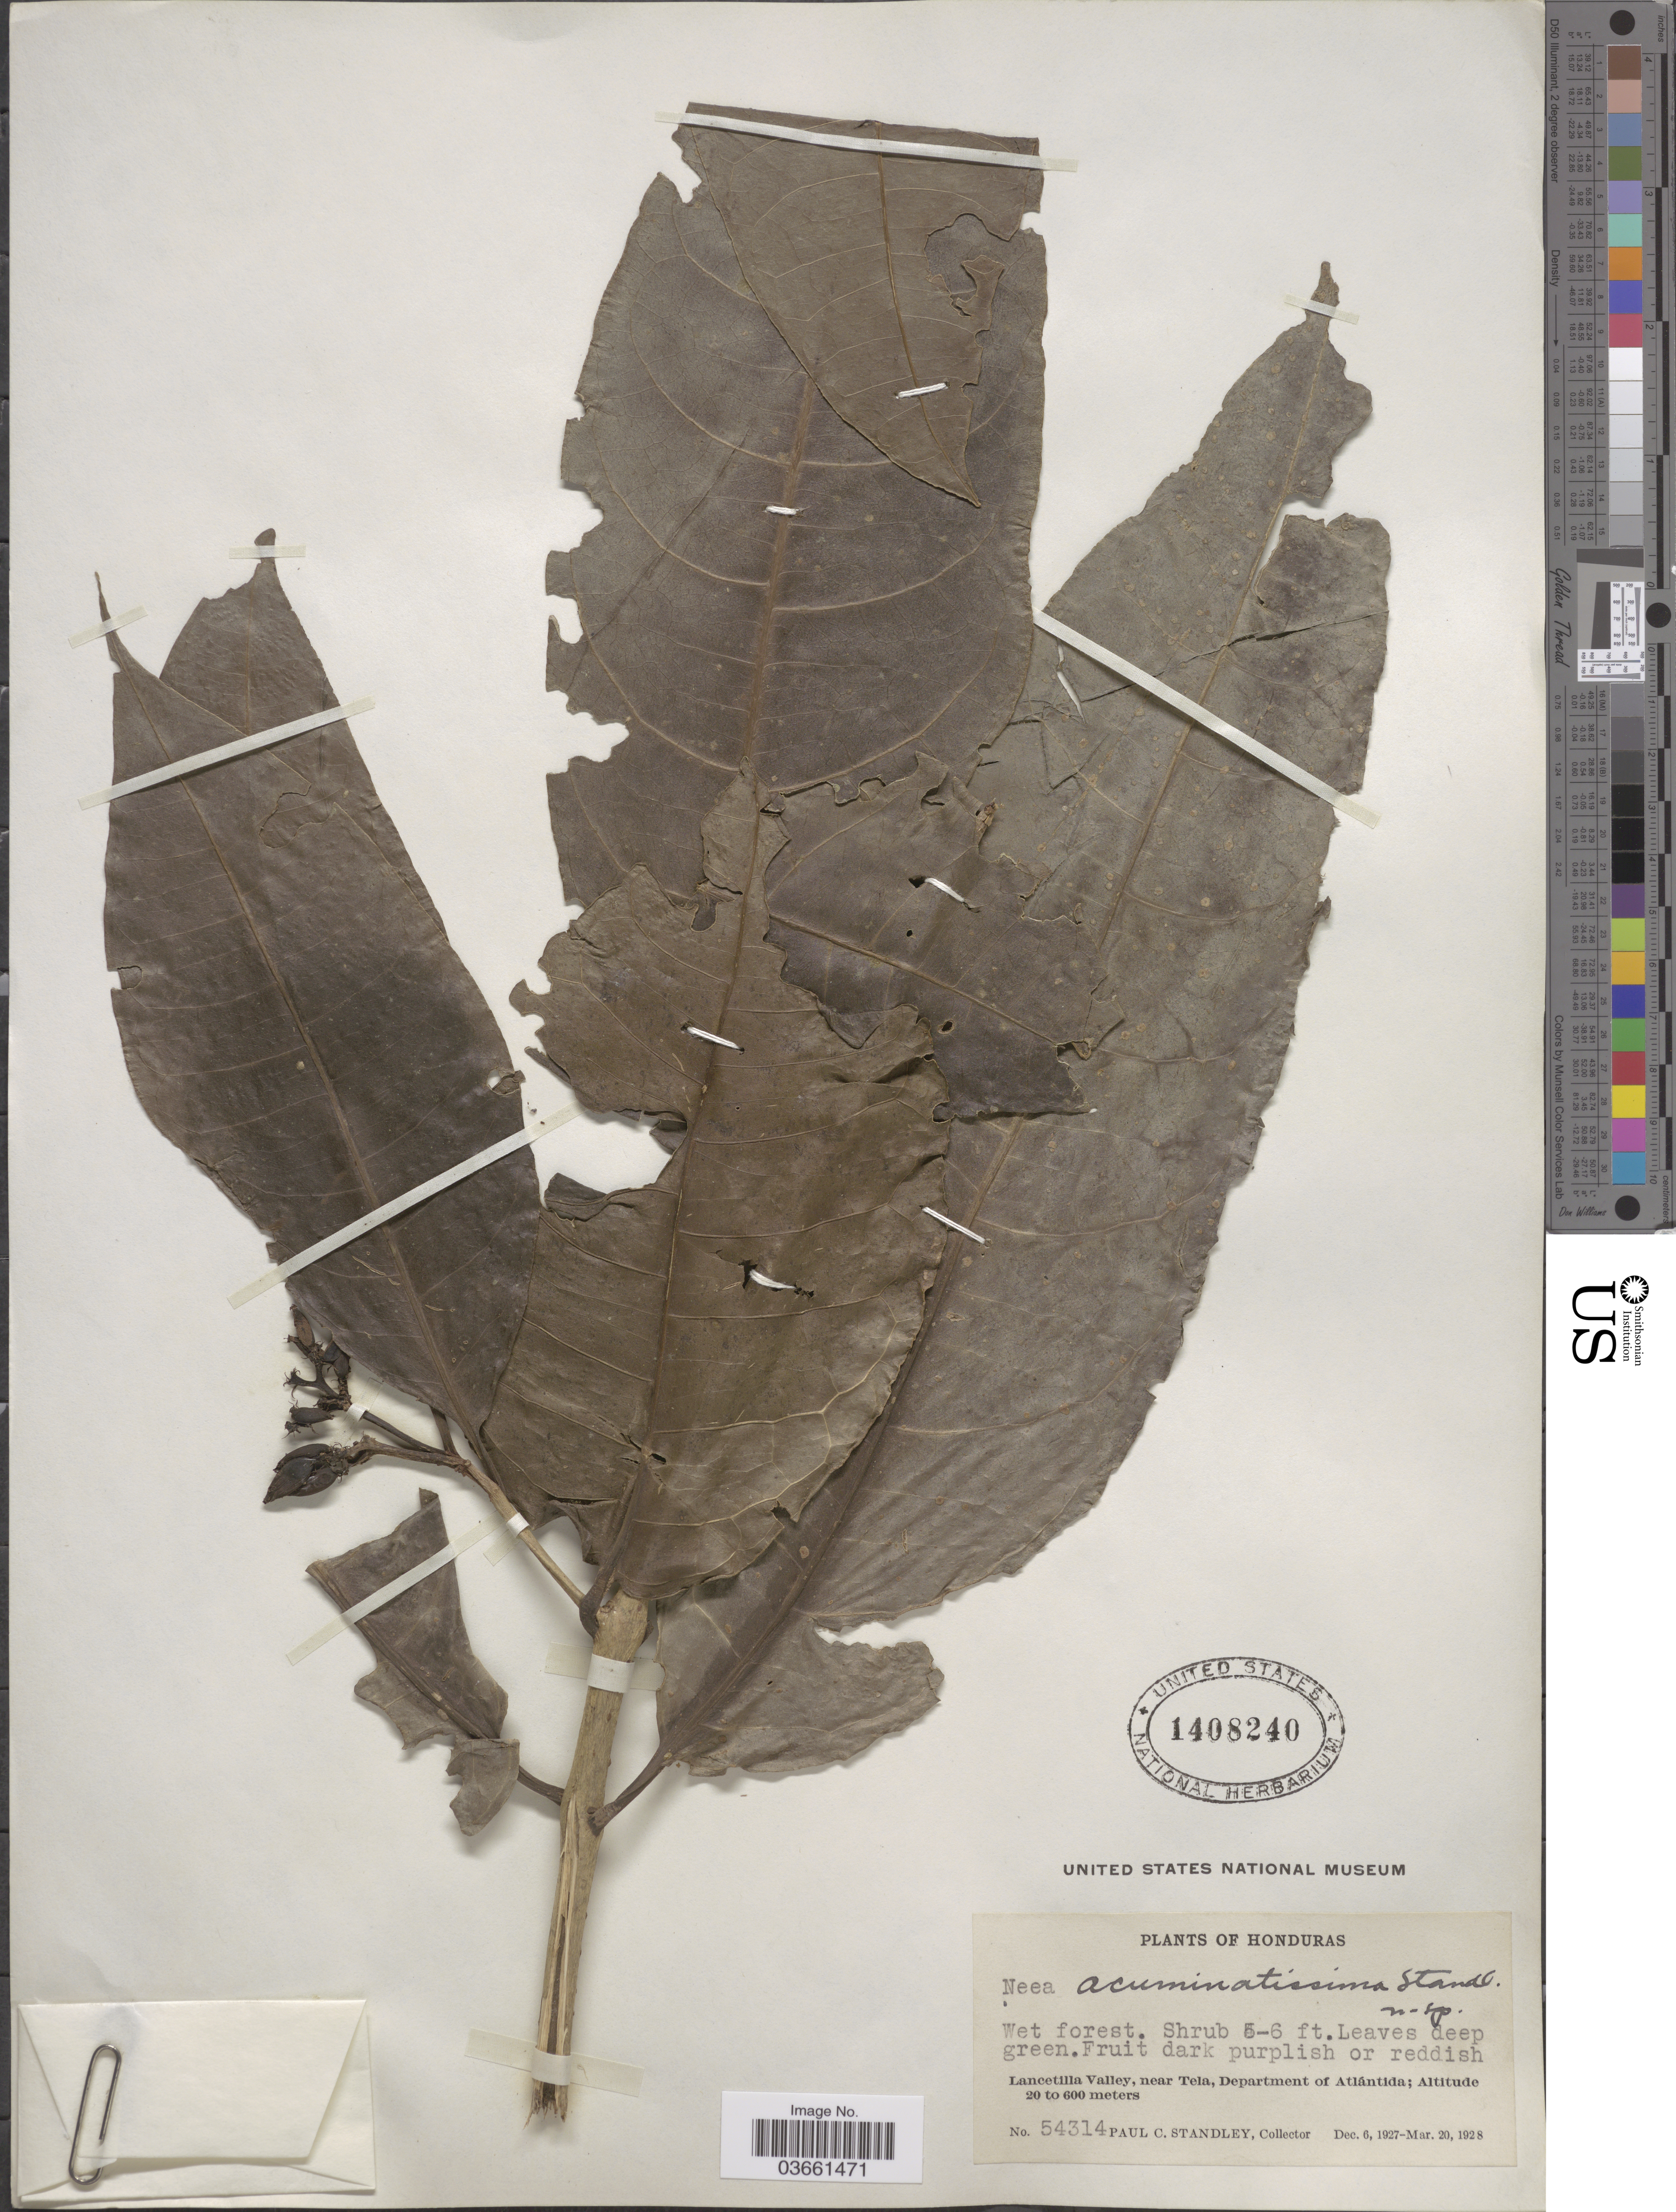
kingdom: Plantae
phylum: Tracheophyta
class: Magnoliopsida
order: Caryophyllales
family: Nyctaginaceae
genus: Neea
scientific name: Neea acuminatissima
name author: Standl.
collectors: P. C. Standley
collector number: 54314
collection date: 1927-12-06/1928-03-20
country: Honduras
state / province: Atlantida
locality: Lancetilla Valley, near Tela, Department of Atlántida.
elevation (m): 20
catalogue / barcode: US 1408240